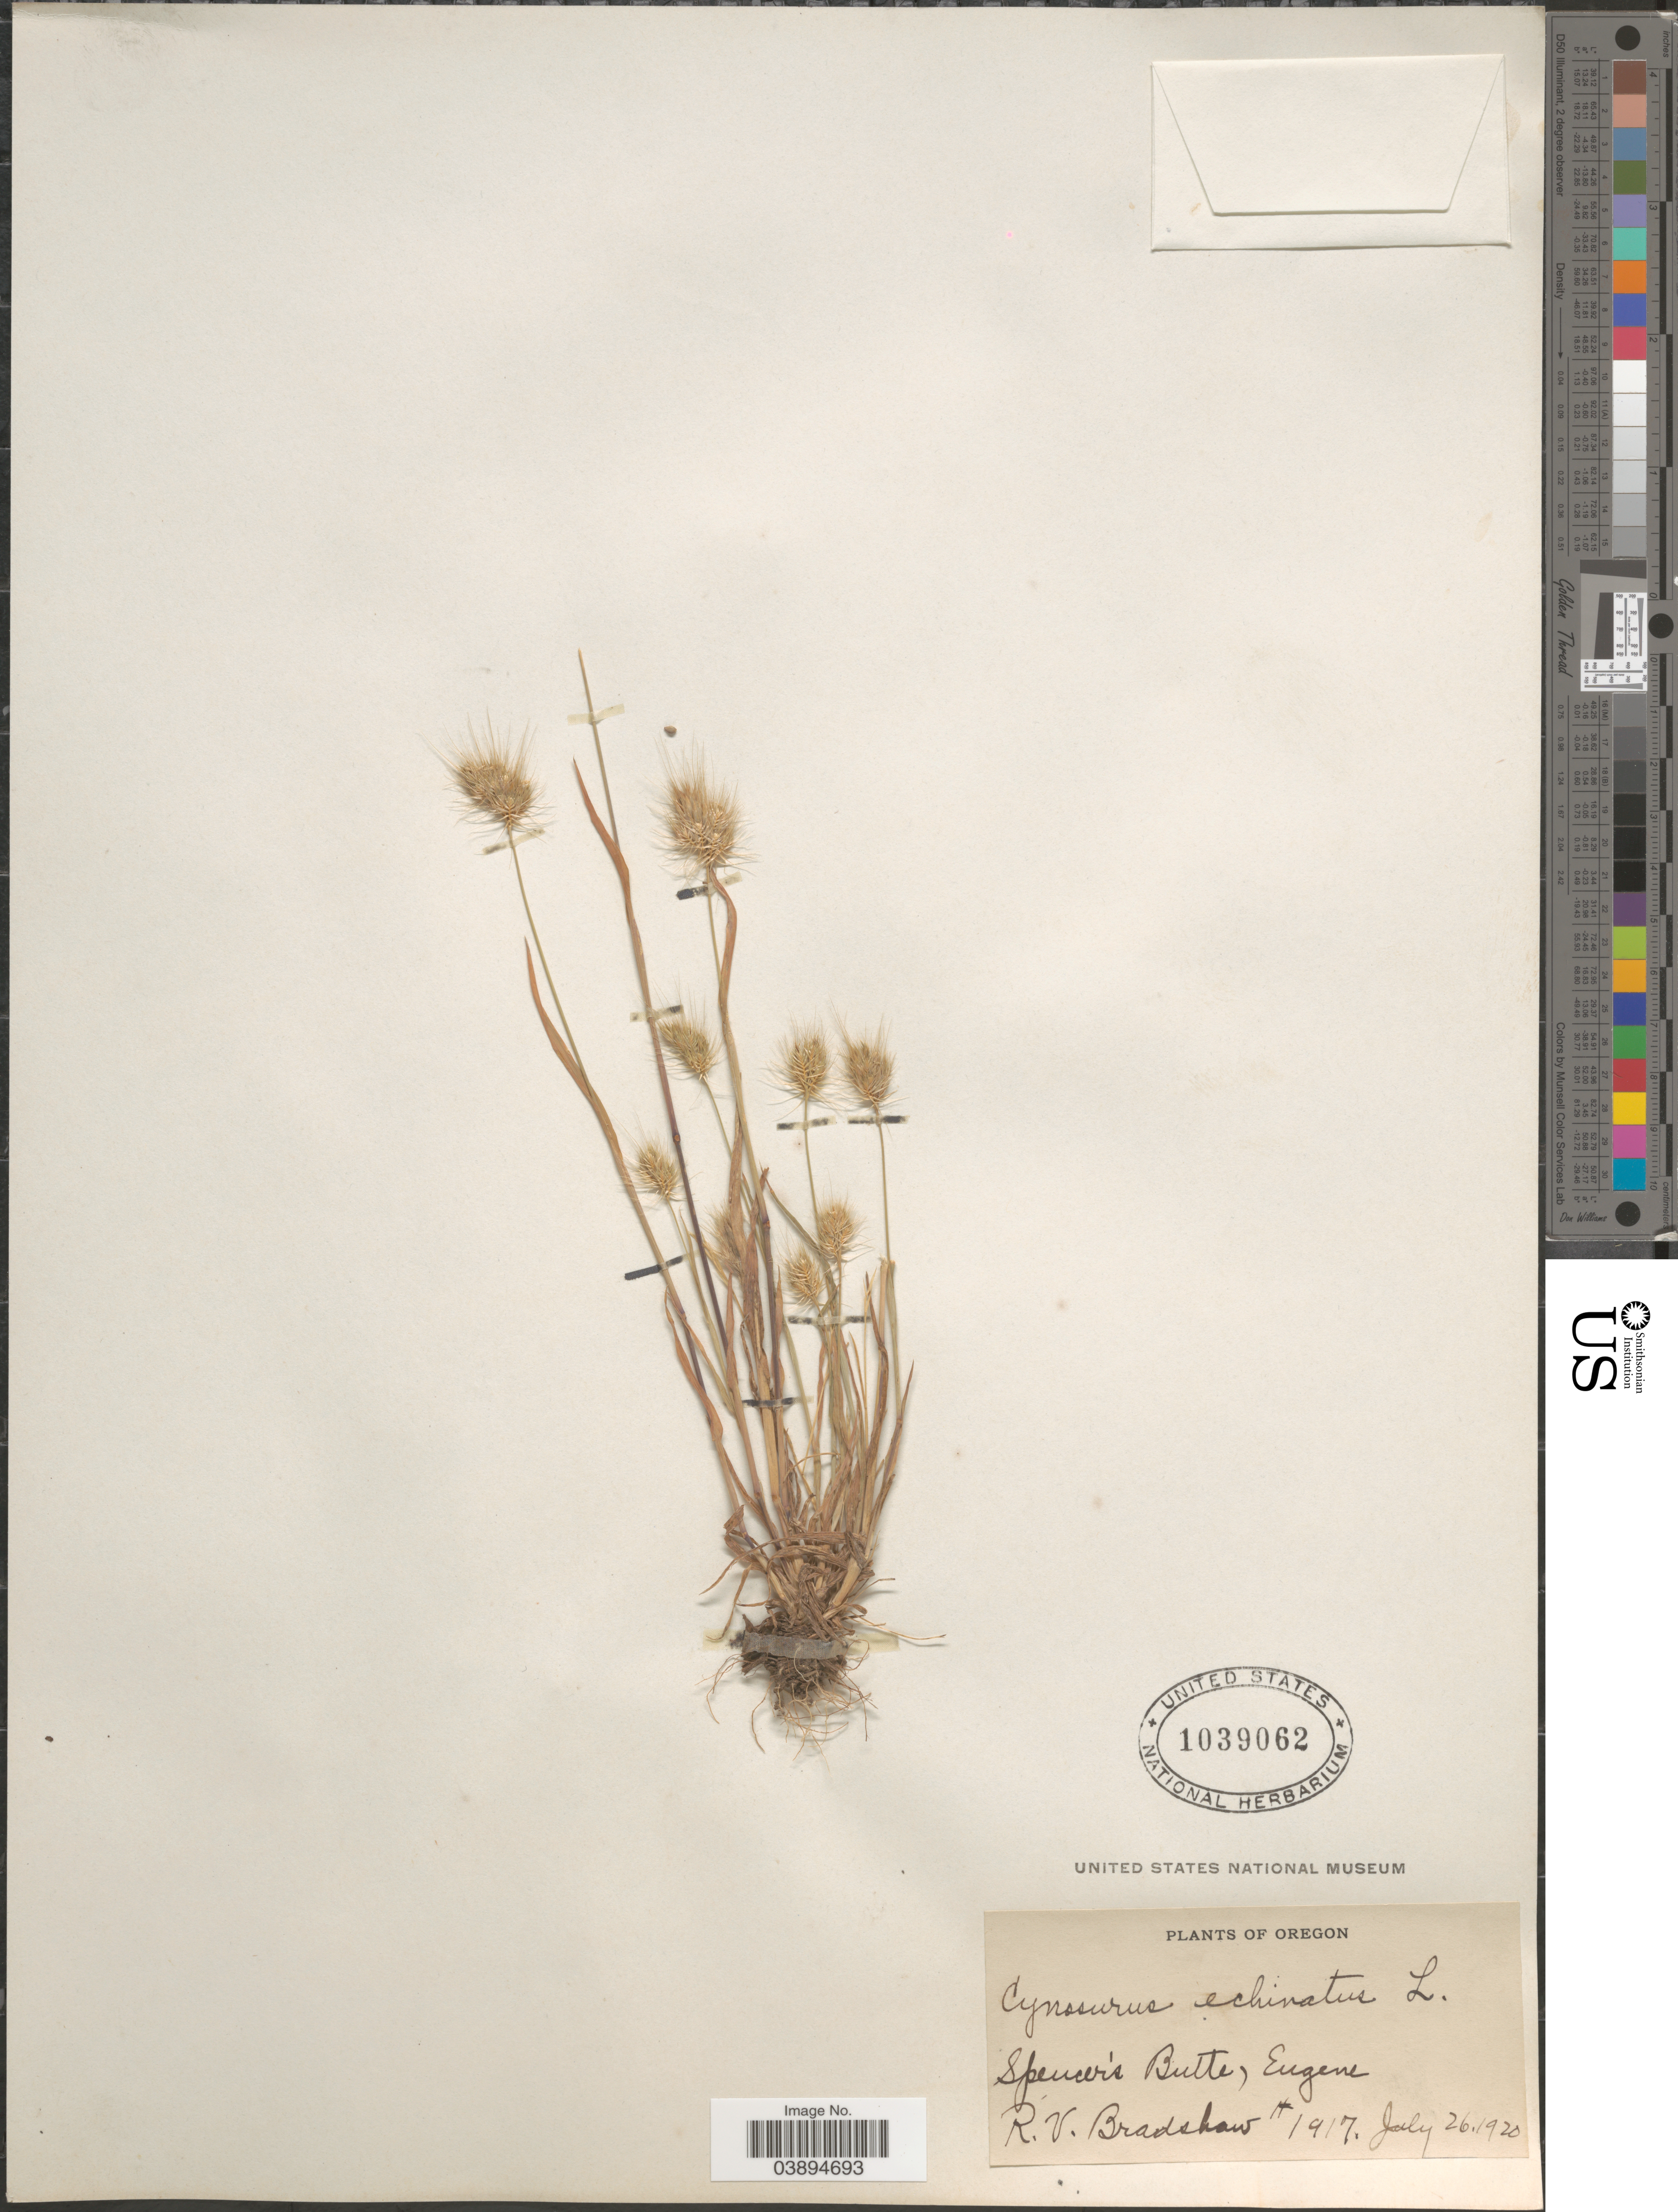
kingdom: Plantae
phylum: Tracheophyta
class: Liliopsida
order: Poales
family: Poaceae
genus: Cynosurus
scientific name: Cynosurus echinatus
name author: L.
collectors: R. Bradshaw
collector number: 1917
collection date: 1920-07-26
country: United States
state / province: Oregon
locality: Spencer's Butte, Eugene.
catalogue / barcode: US 1039062